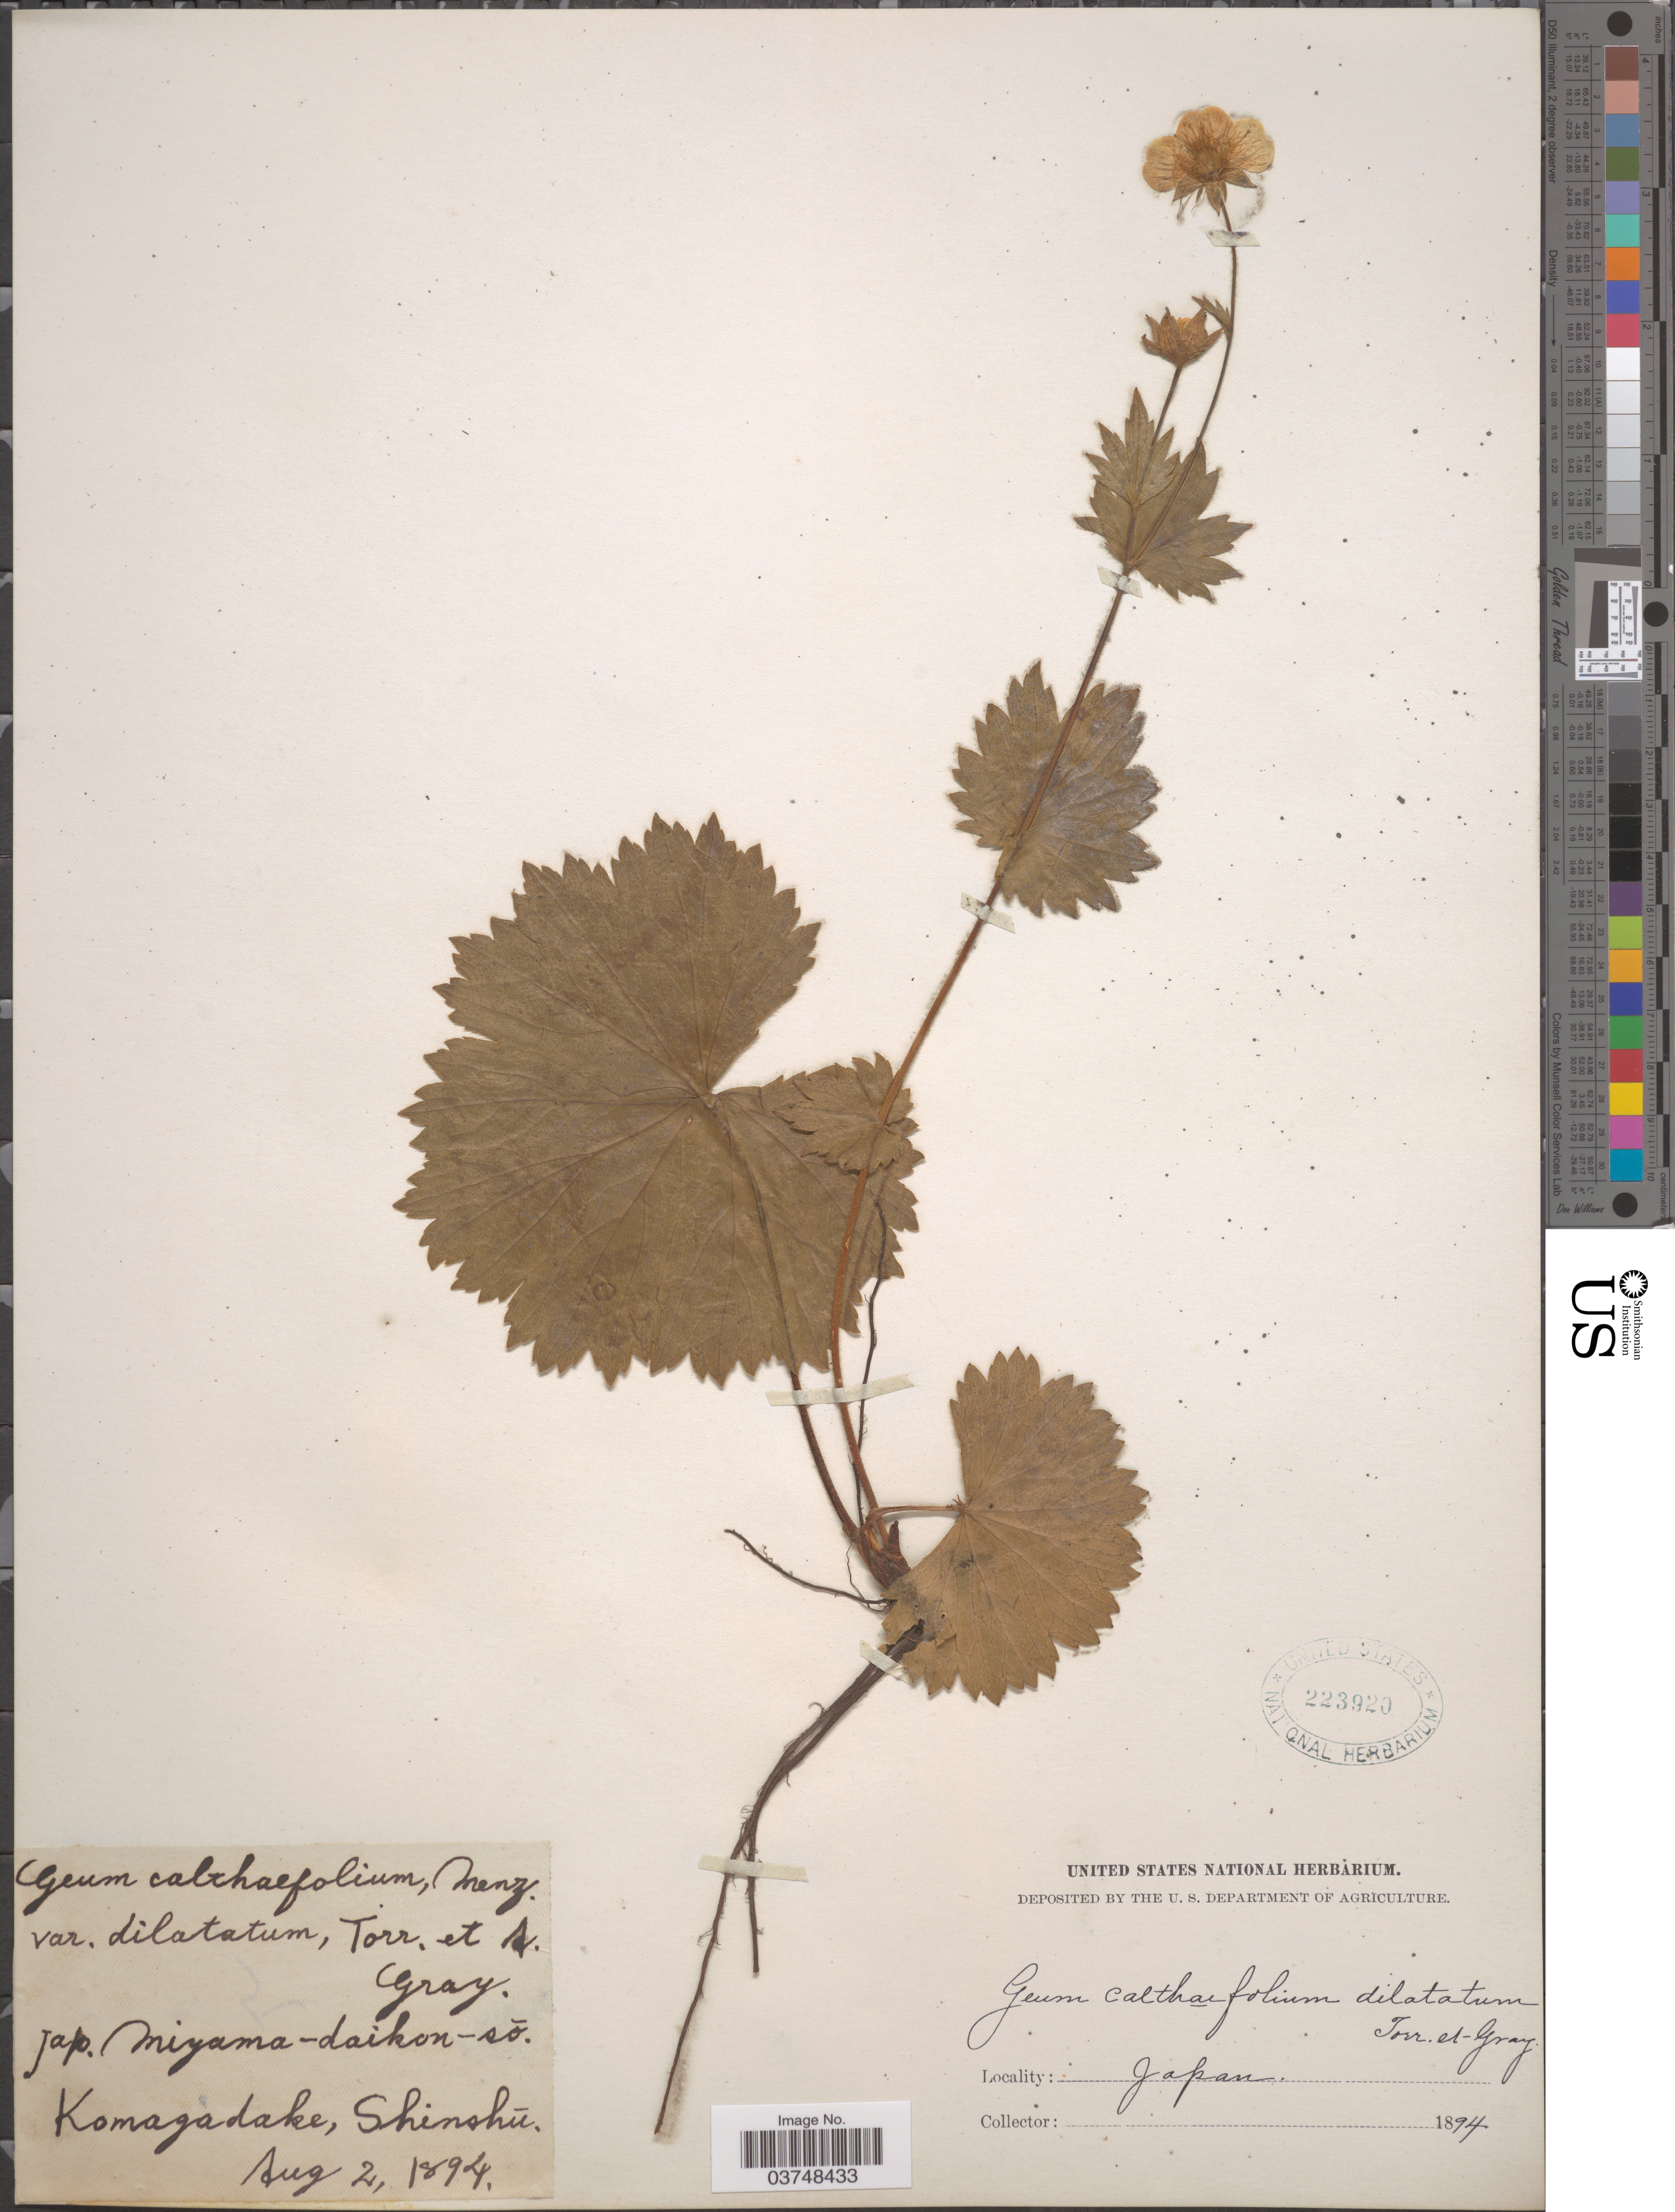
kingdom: Plantae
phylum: Tracheophyta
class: Magnoliopsida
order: Rosales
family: Rosaceae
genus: Geum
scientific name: Geum calthifolium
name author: Menzies ex Sm.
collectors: ex herb. United States National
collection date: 1894-08-02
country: Japan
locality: Komagadake, Shinshu.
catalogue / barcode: US 223920